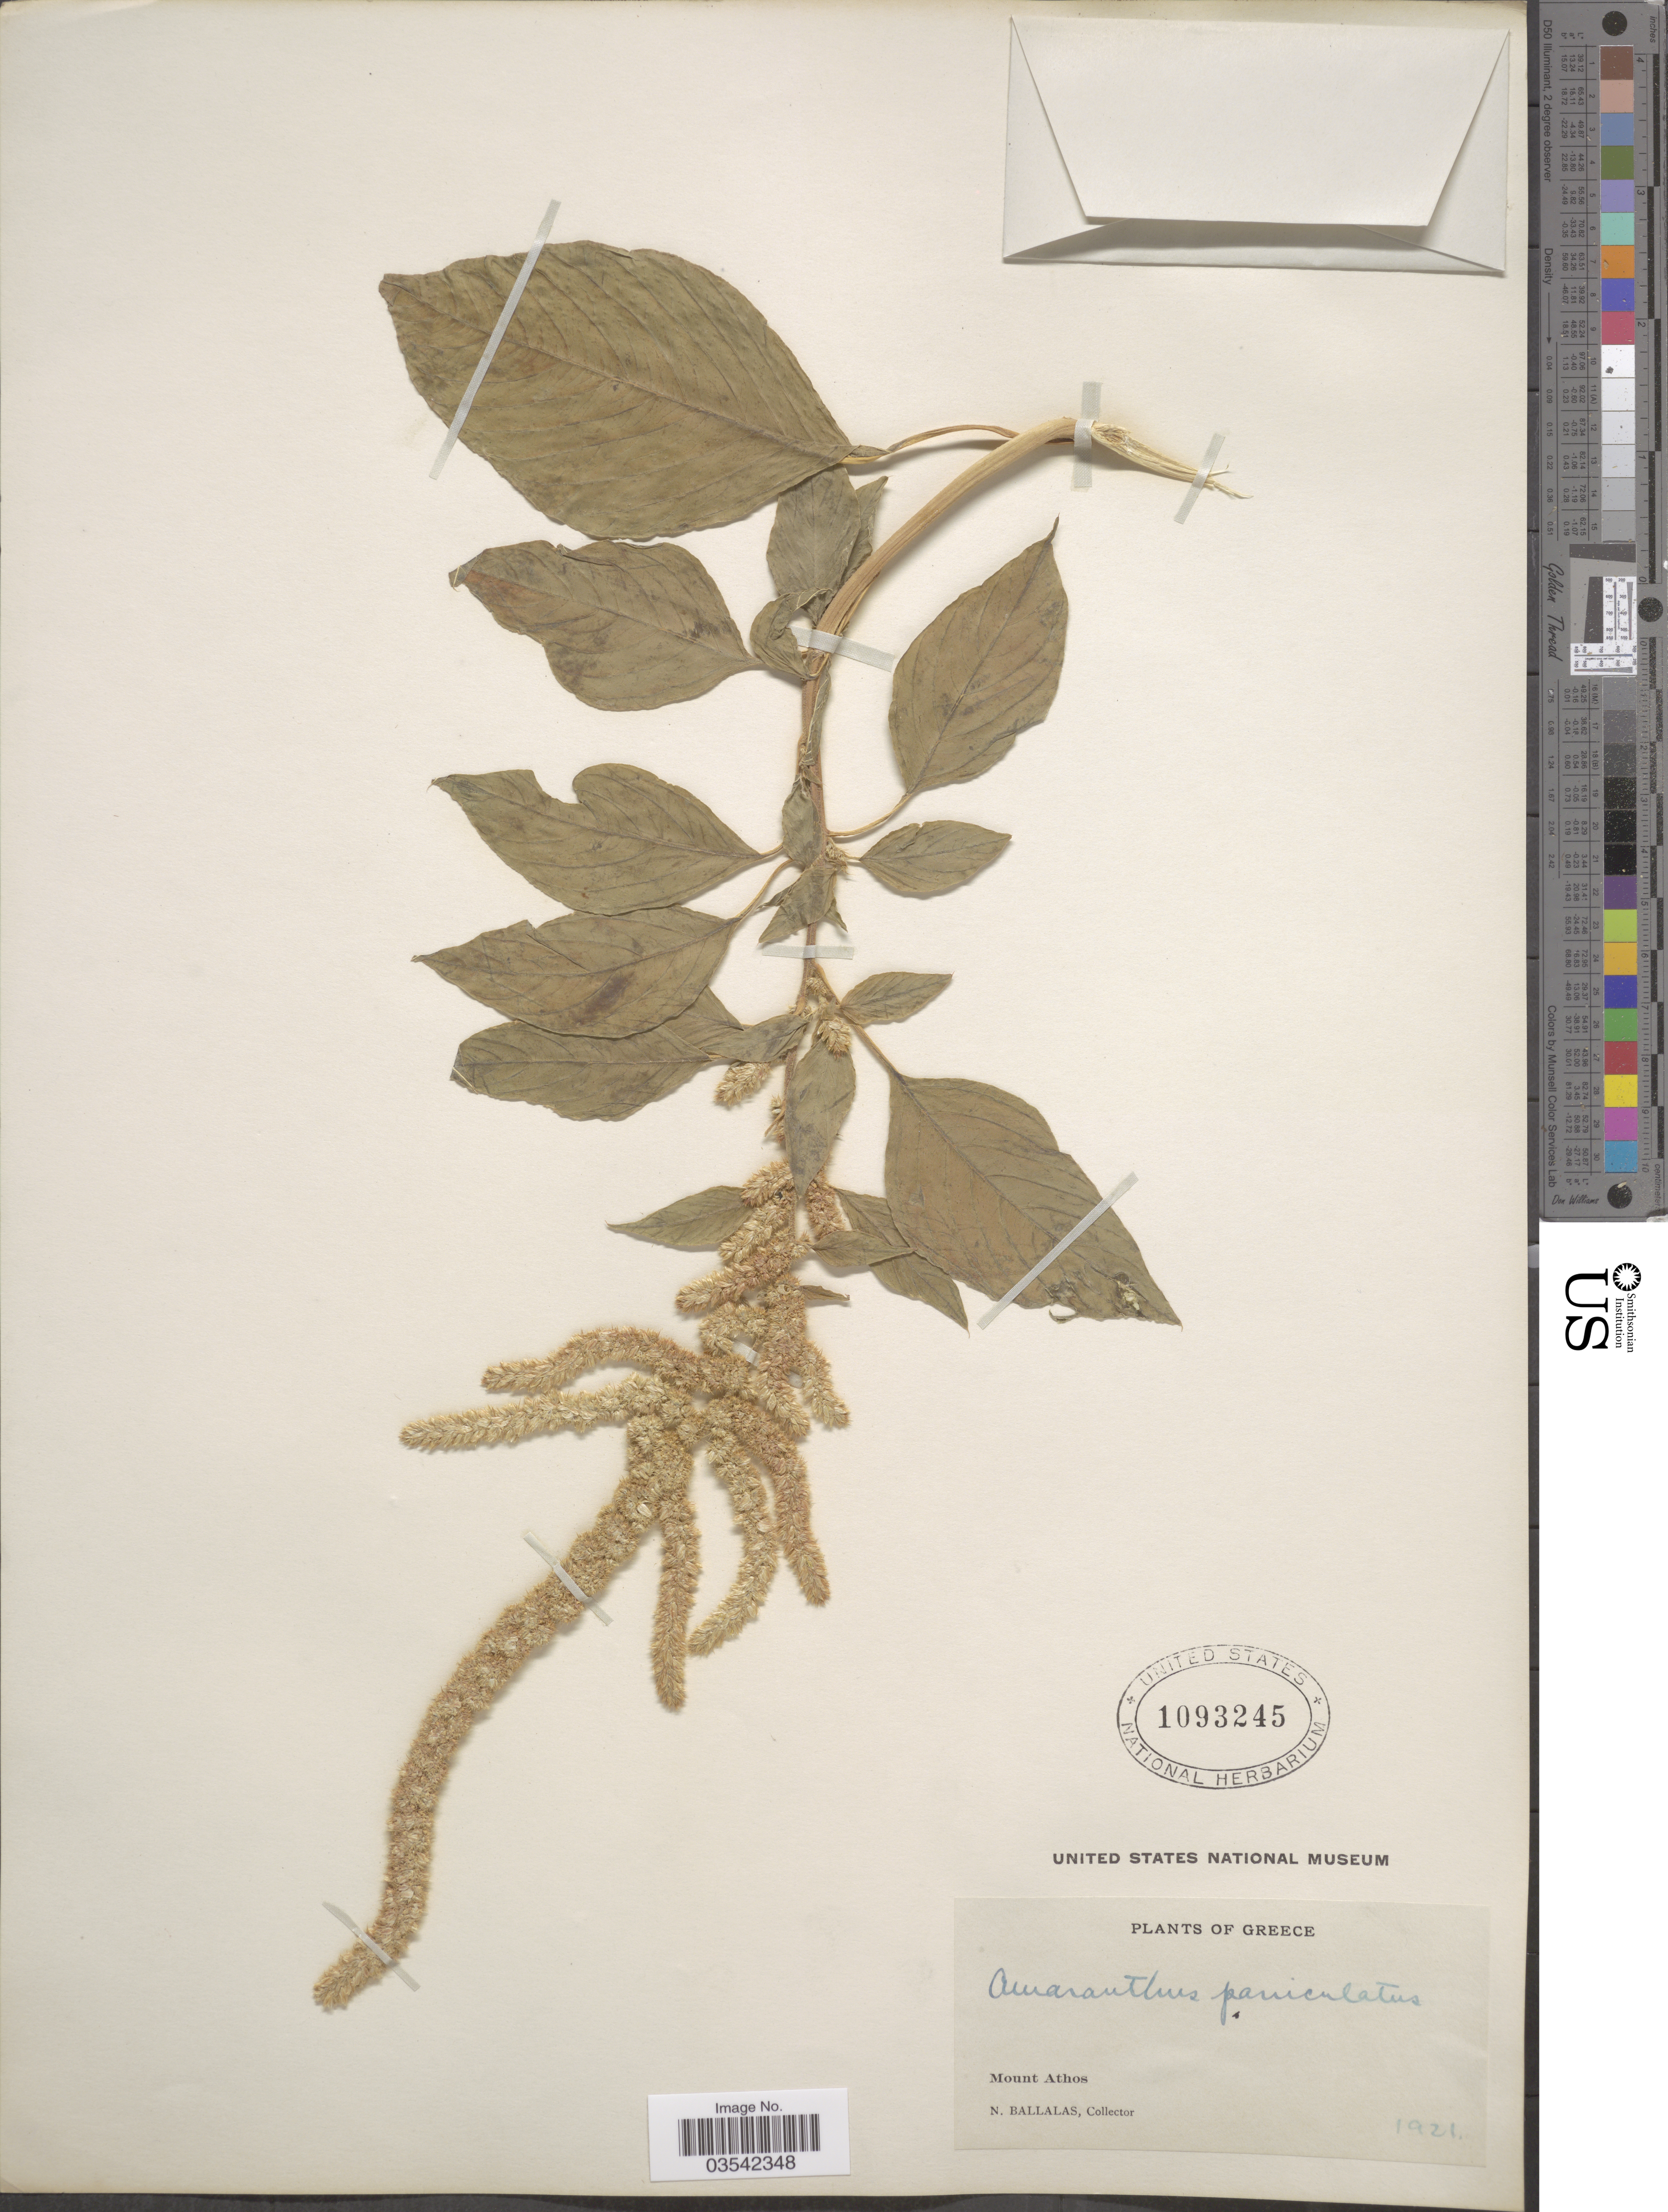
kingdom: Plantae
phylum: Tracheophyta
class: Magnoliopsida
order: Caryophyllales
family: Amaranthaceae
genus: Amaranthus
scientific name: Amaranthus paniculatus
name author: L.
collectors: N. Ballalas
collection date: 1921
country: Greece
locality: Mount Athos.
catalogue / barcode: US 1093245